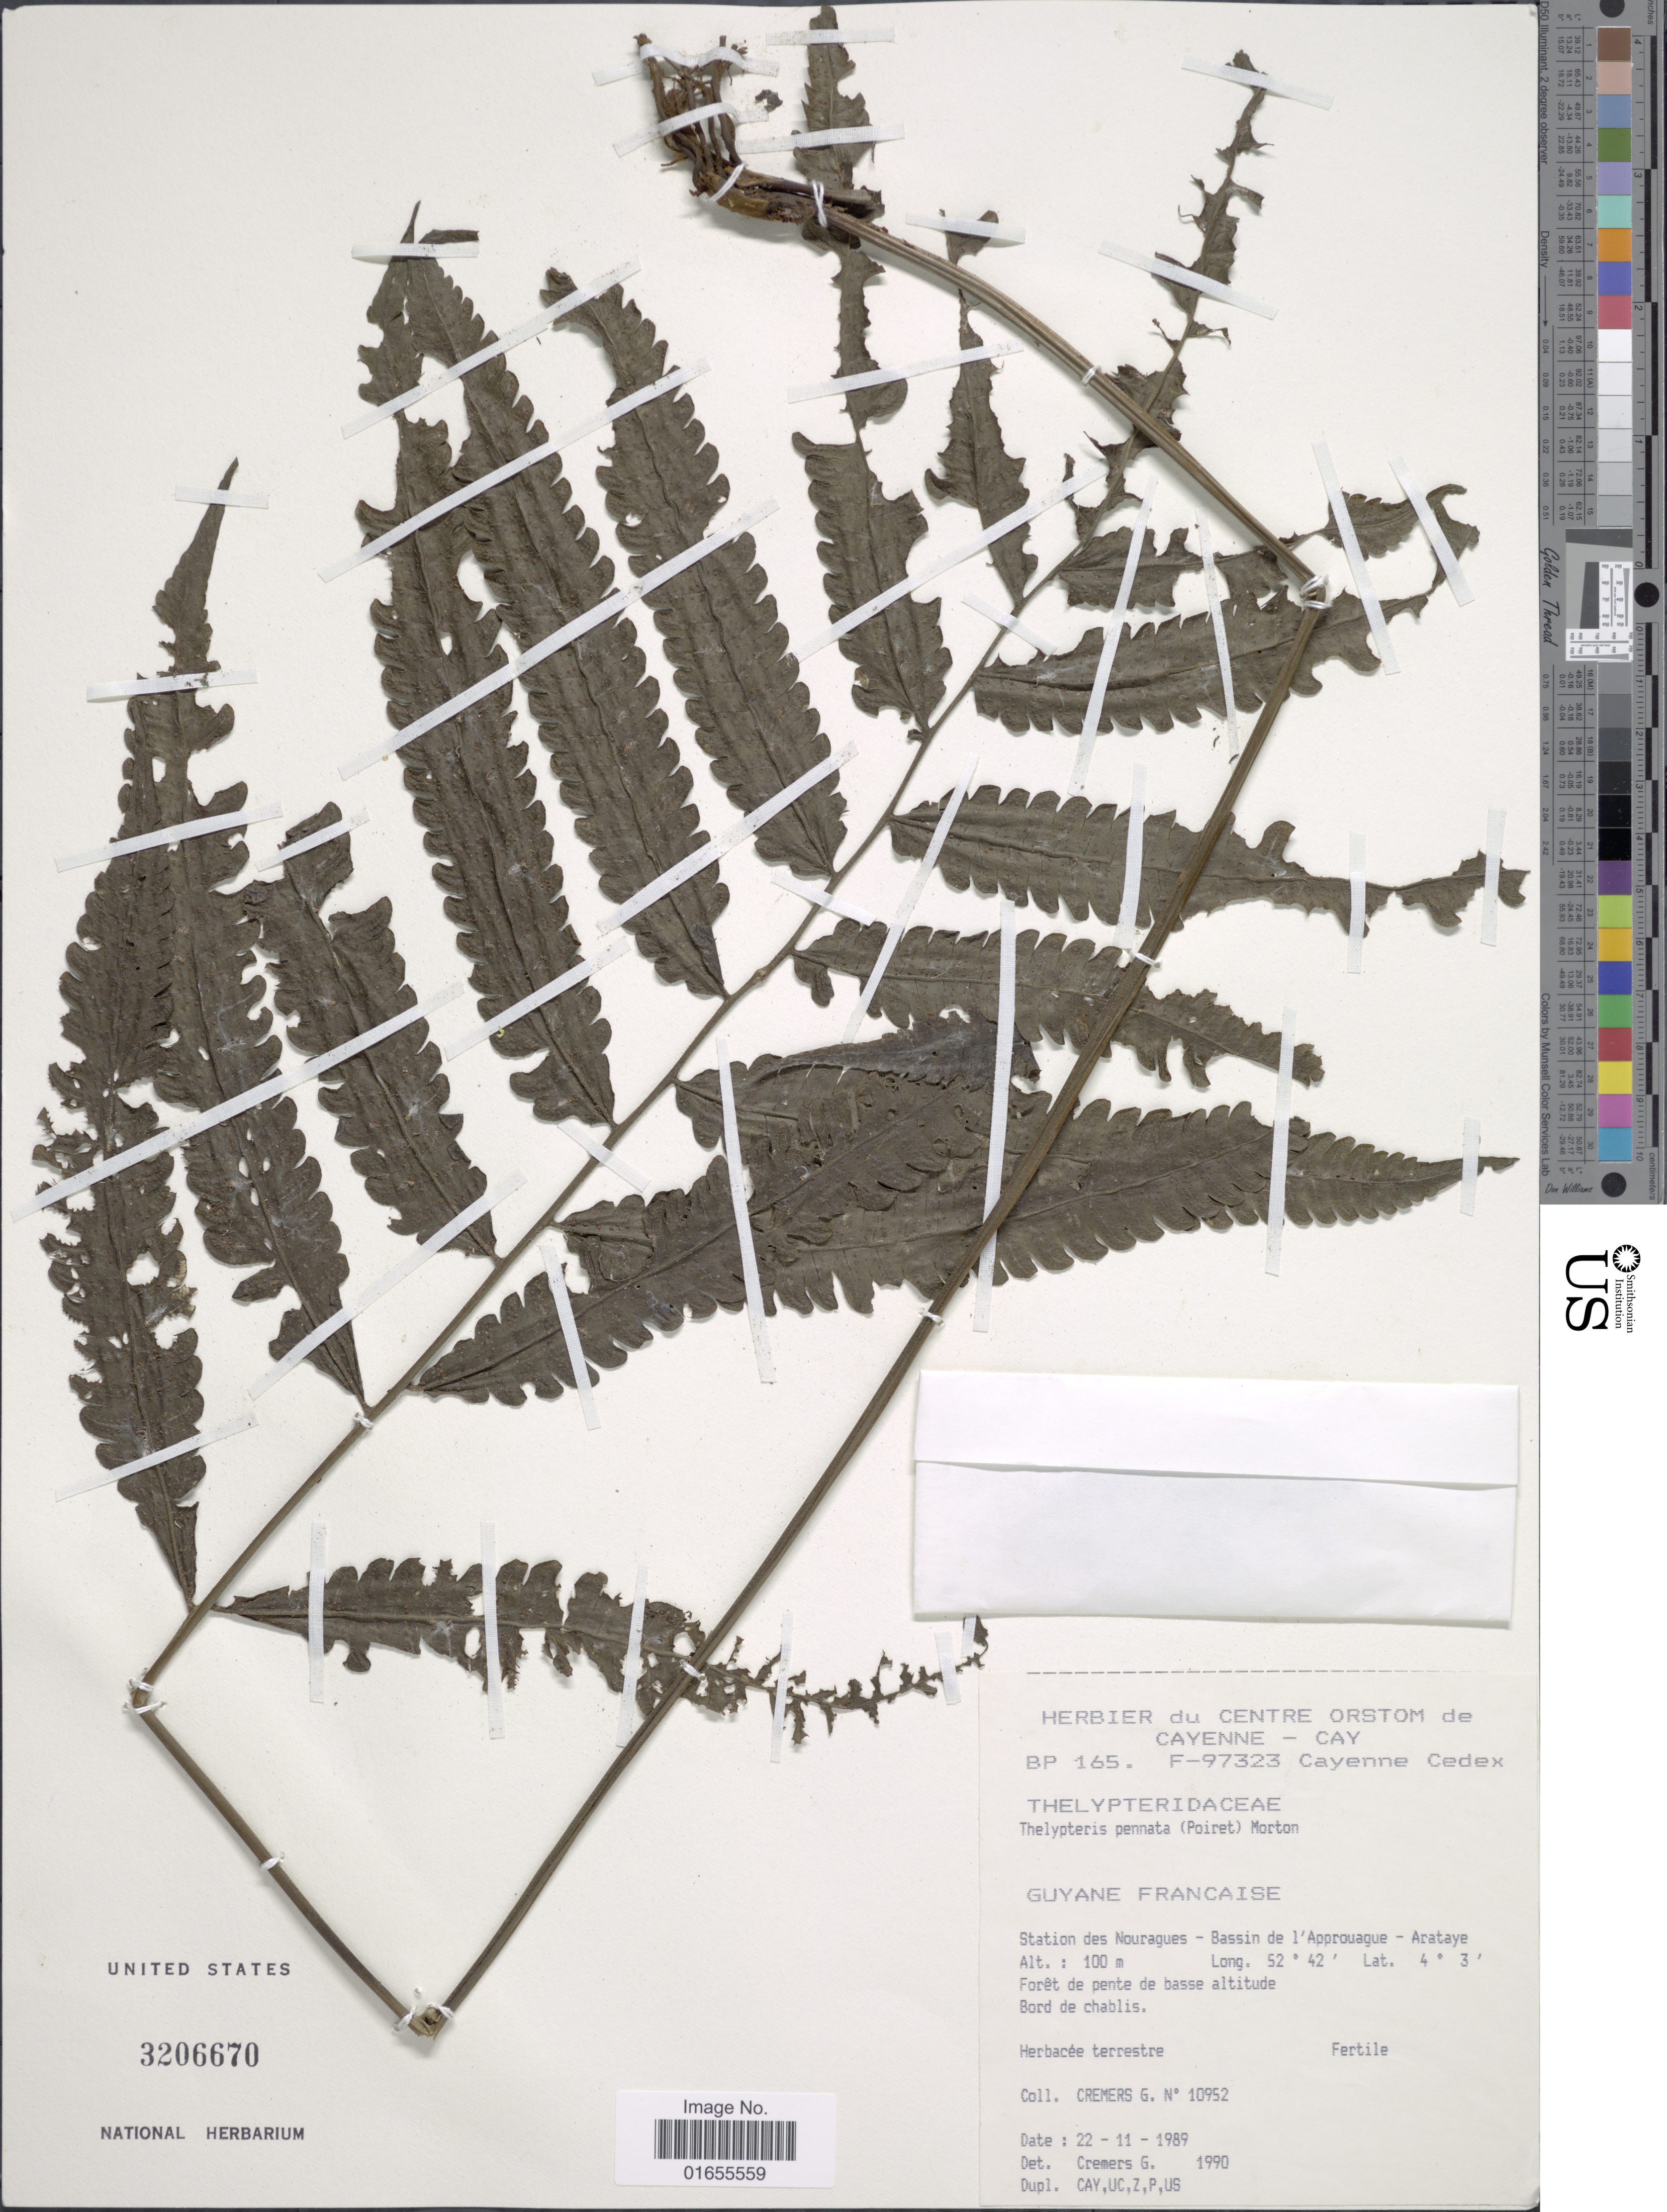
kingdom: Plantae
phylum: Tracheophyta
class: Polypodiopsida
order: Polypodiales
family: Thelypteridaceae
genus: Goniopteris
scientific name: Goniopteris pennata (Poir.) comb. nov., ined 2015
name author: (Poir.)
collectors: G. Cremers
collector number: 10952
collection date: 1989-11-22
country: French Guiana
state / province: Cayenne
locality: Station des Nourages - Bassin de I'Approague - Arataye. Centre Orstom de Cayenne - Cay.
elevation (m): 100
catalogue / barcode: US 3206670